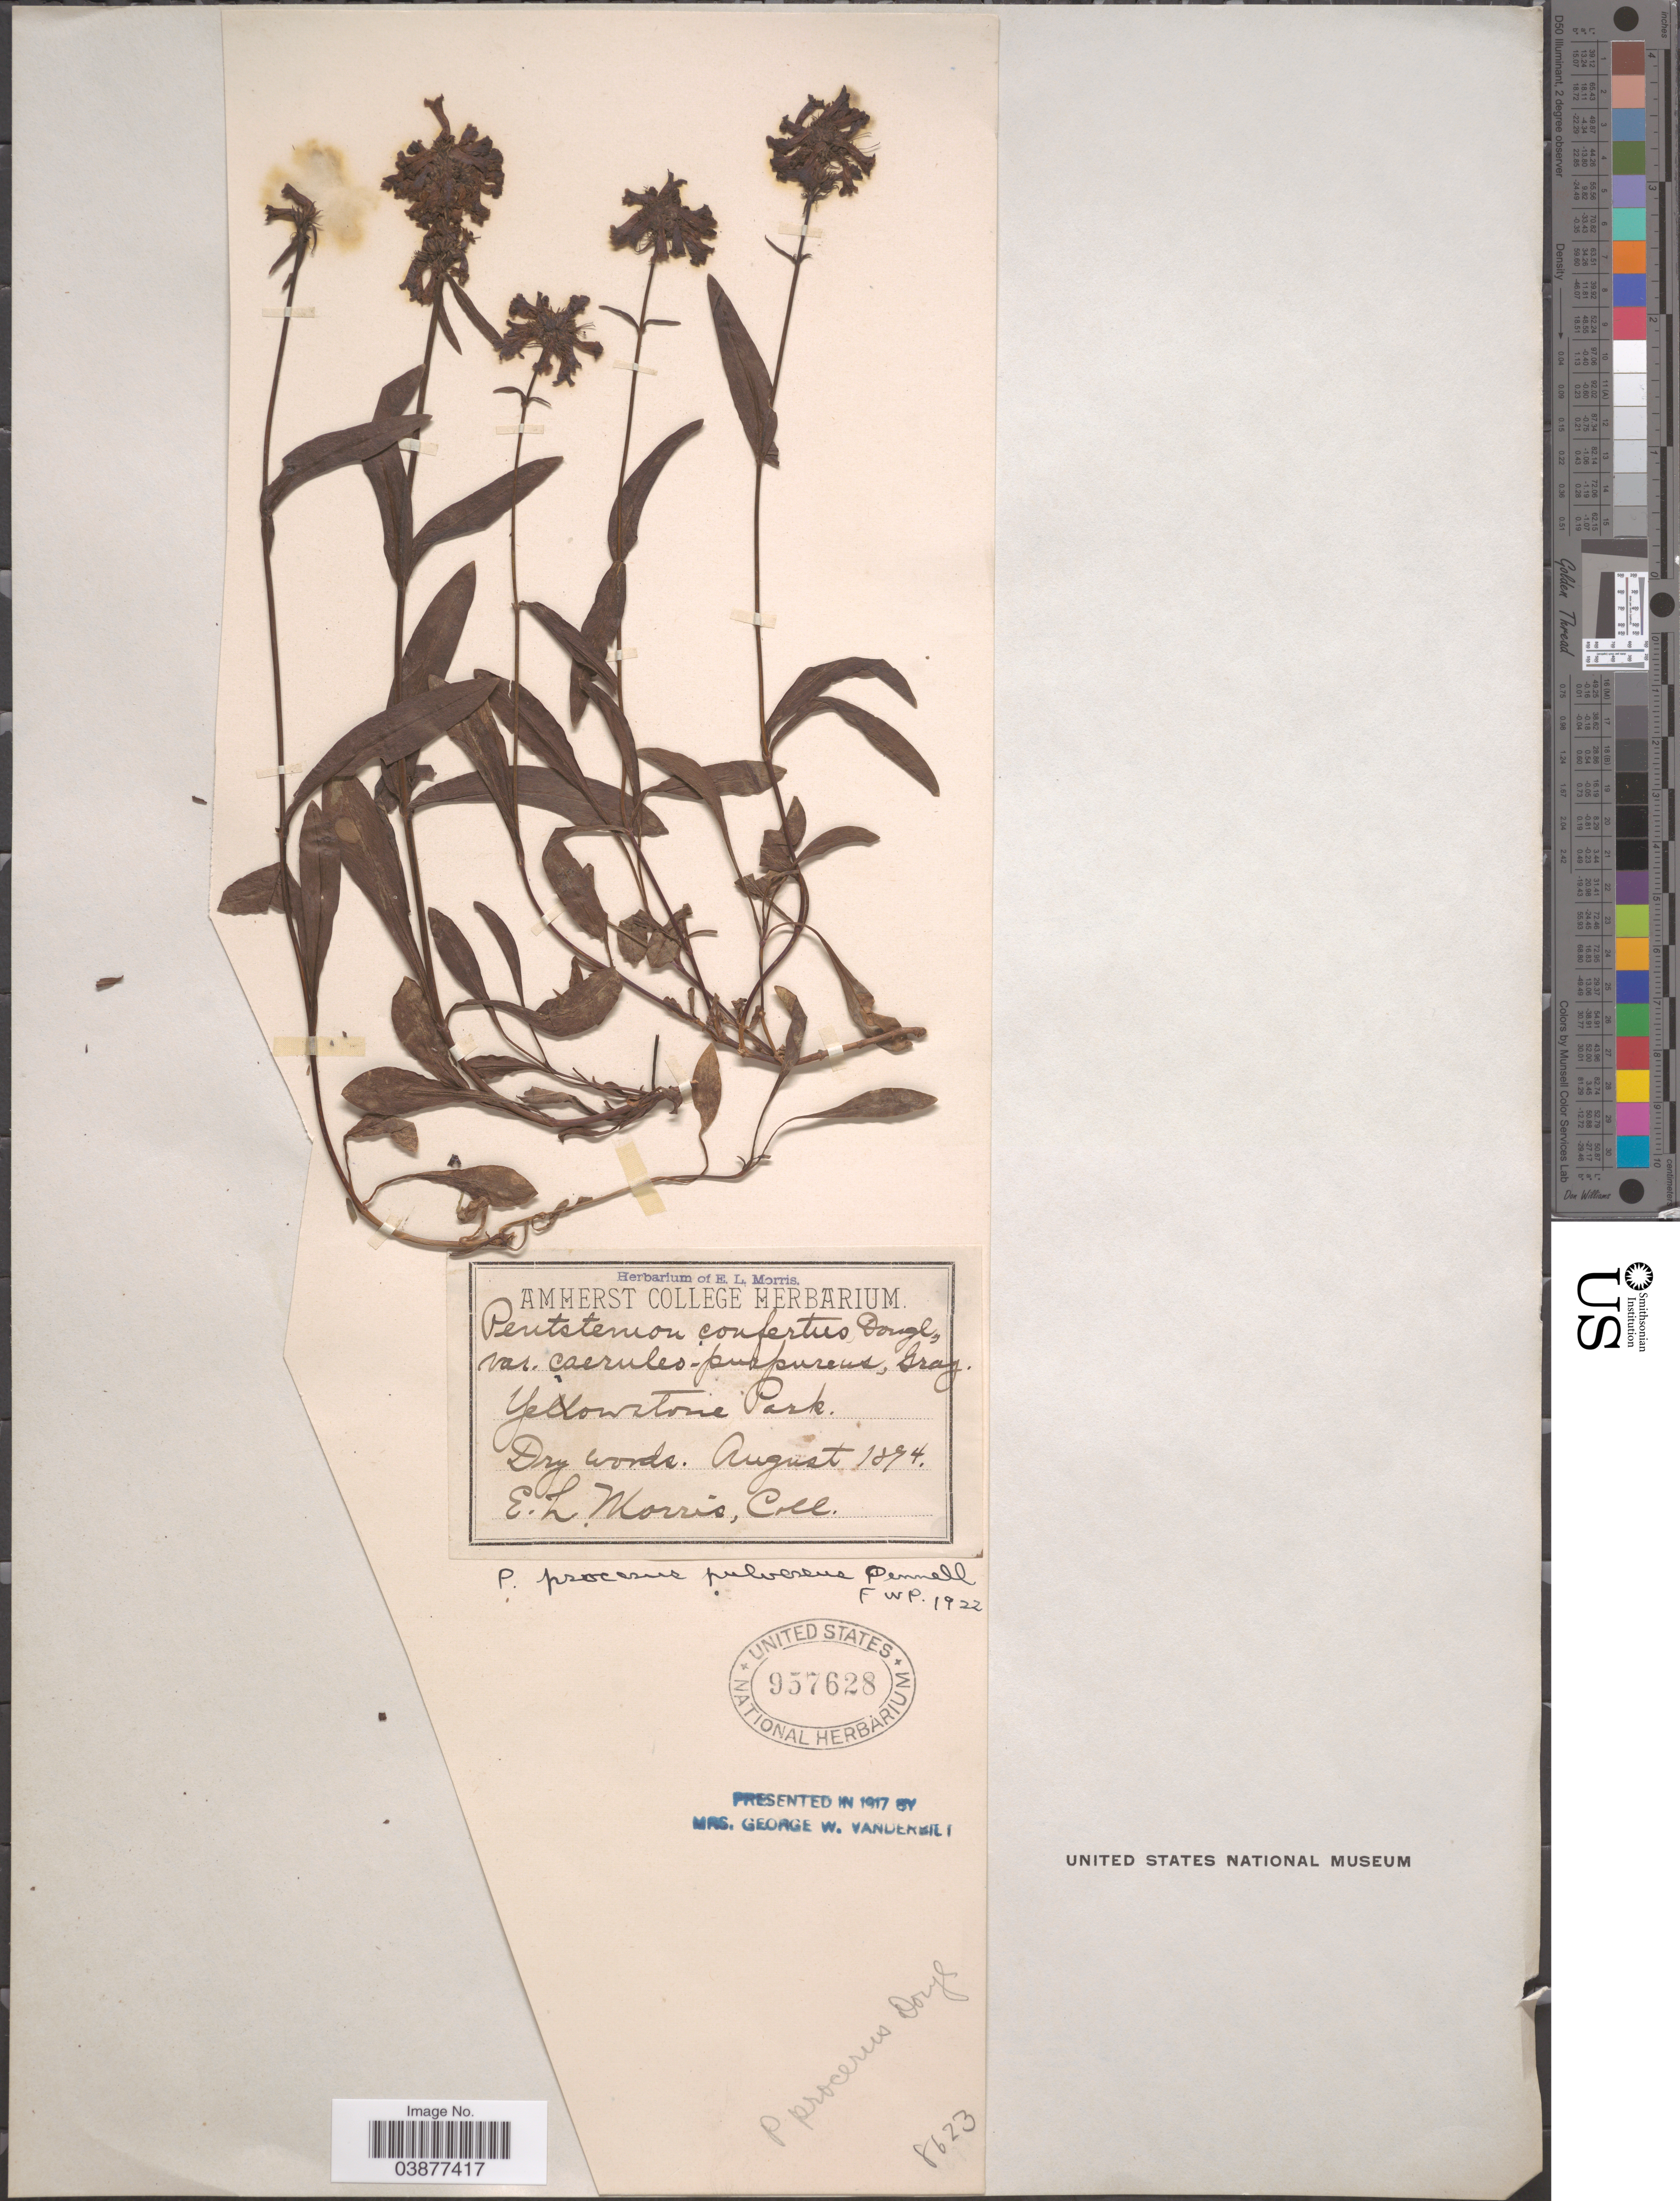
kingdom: Plantae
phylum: Tracheophyta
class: Magnoliopsida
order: Lamiales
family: Plantaginaceae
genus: Penstemon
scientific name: Penstemon procerus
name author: Douglas ex Graham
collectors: E. Morris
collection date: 1894-08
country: United States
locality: Yellowstone Park.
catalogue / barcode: US 957628